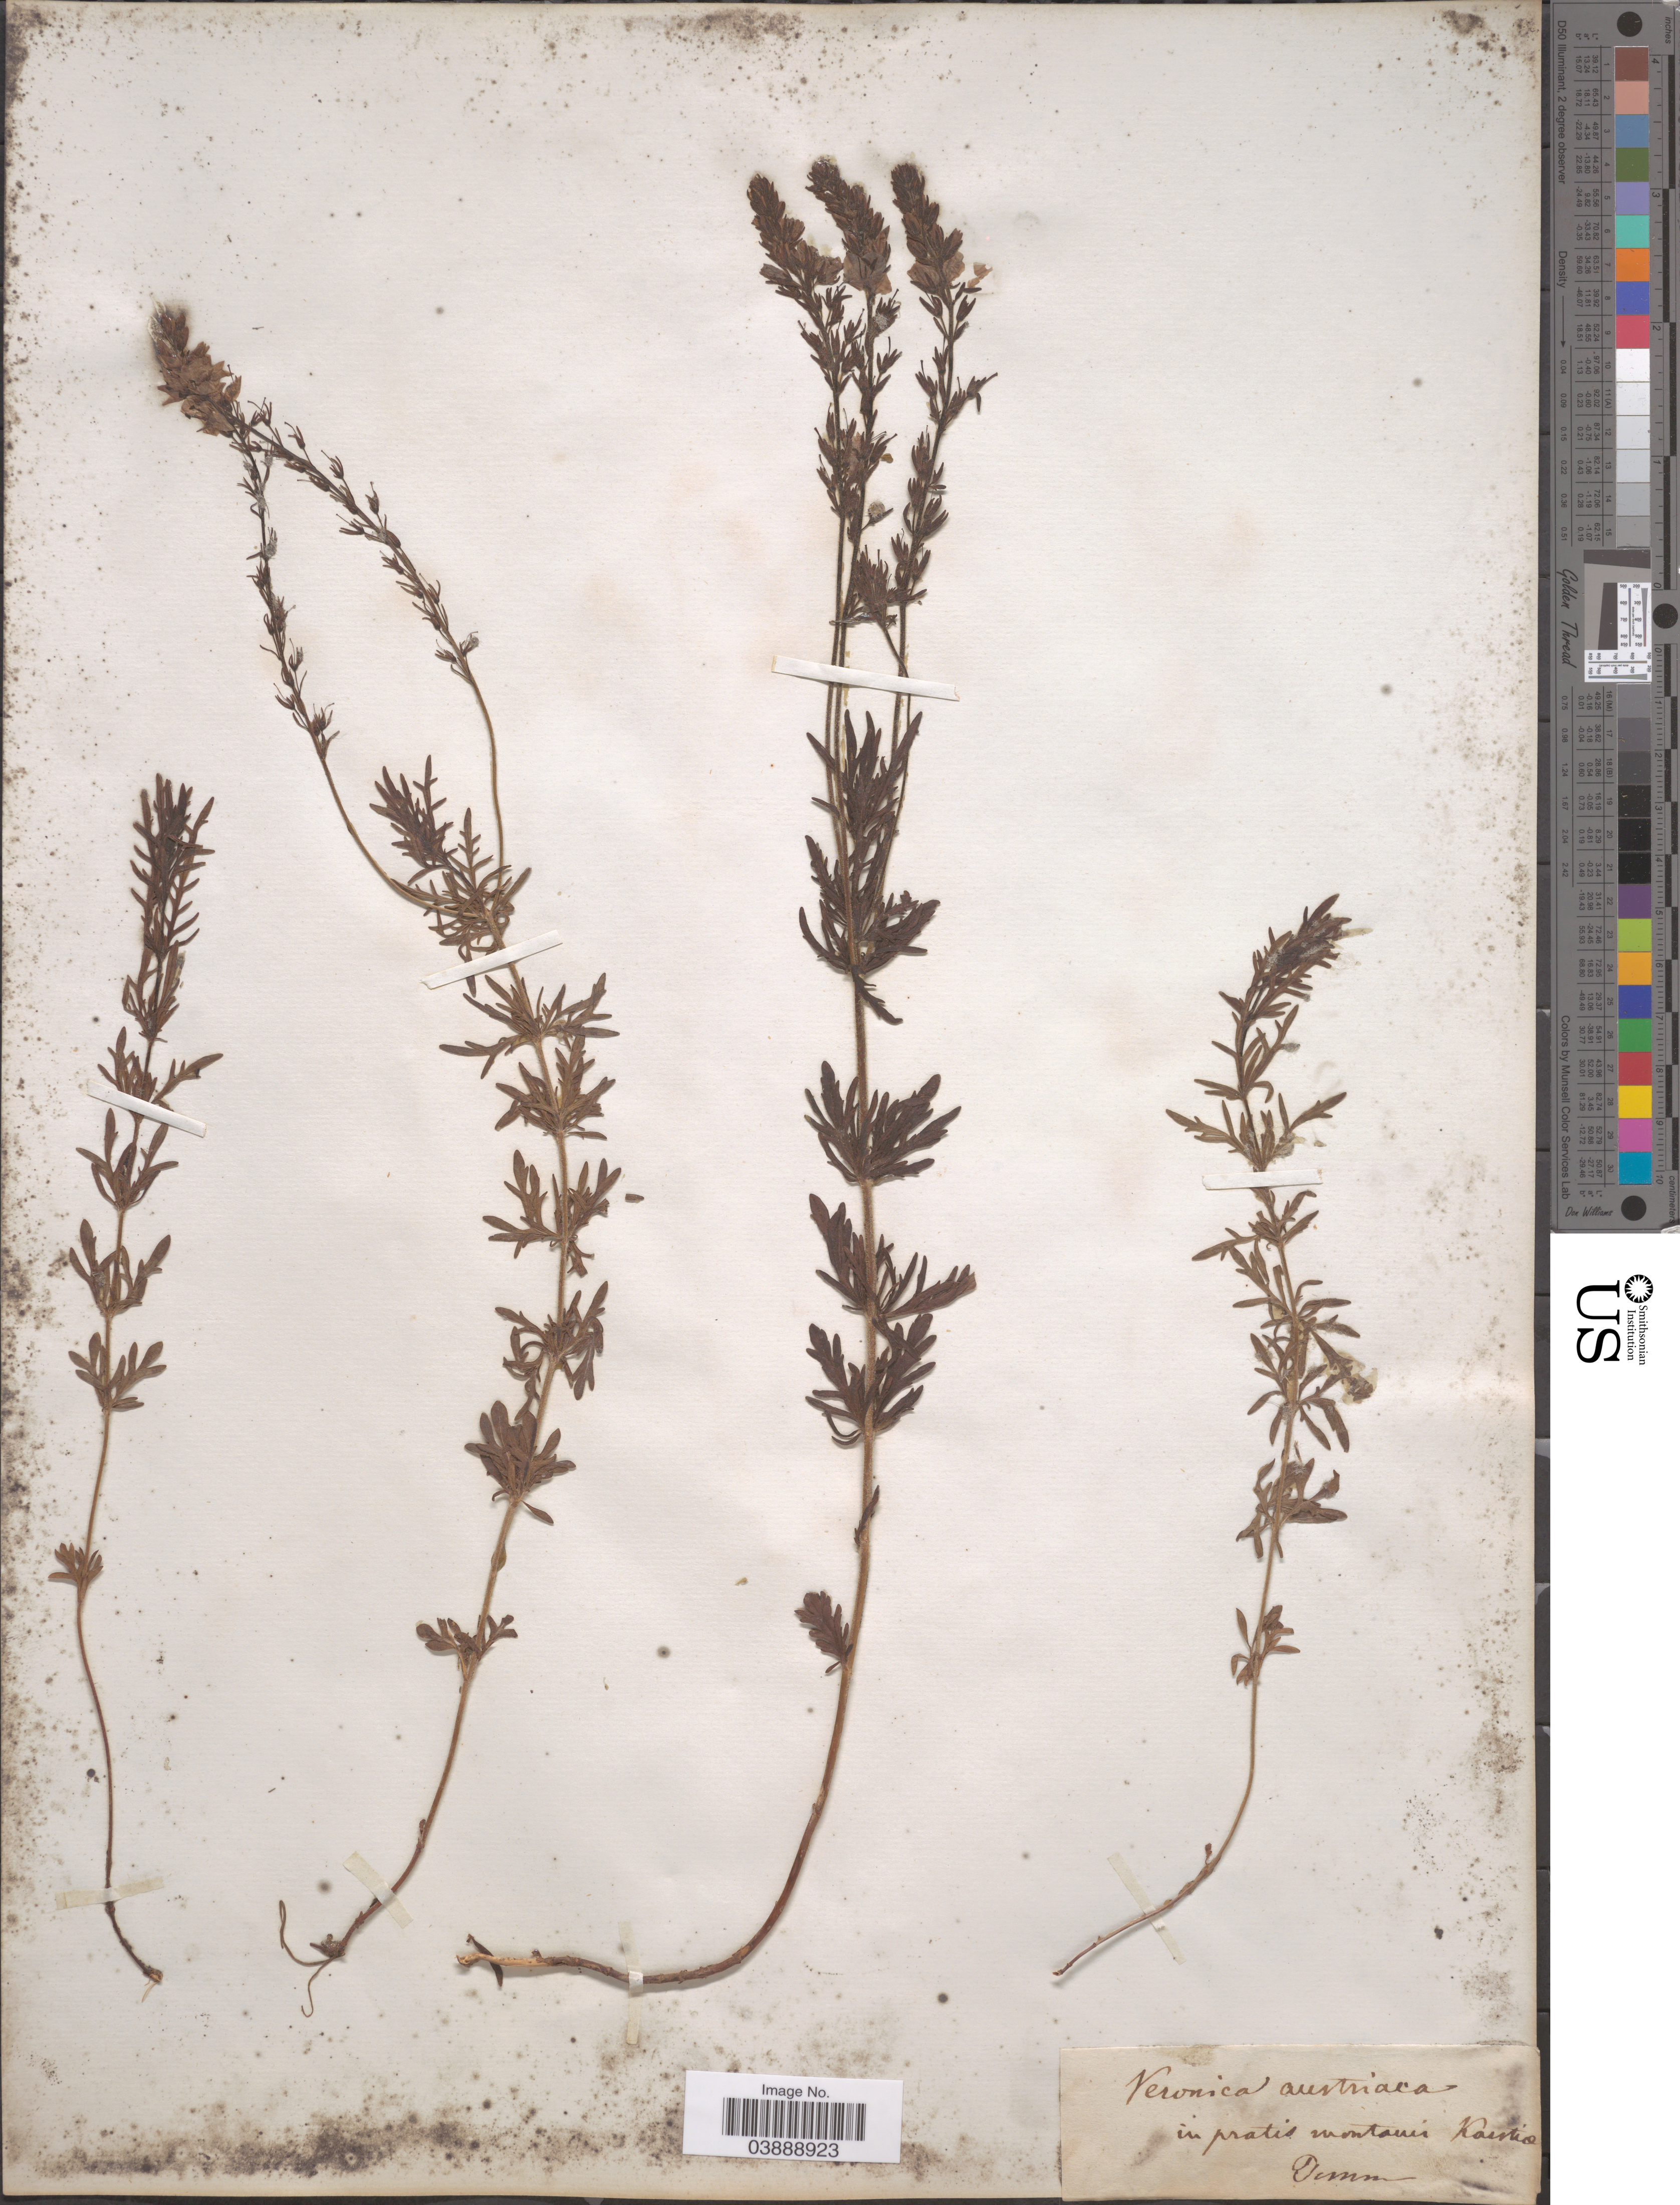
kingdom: Plantae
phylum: Tracheophyta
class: Magnoliopsida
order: Lamiales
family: Plantaginaceae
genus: Veronica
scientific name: Veronica austriaca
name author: L.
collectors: Tomm.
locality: In pratis montanis Karsko. [interpreted]